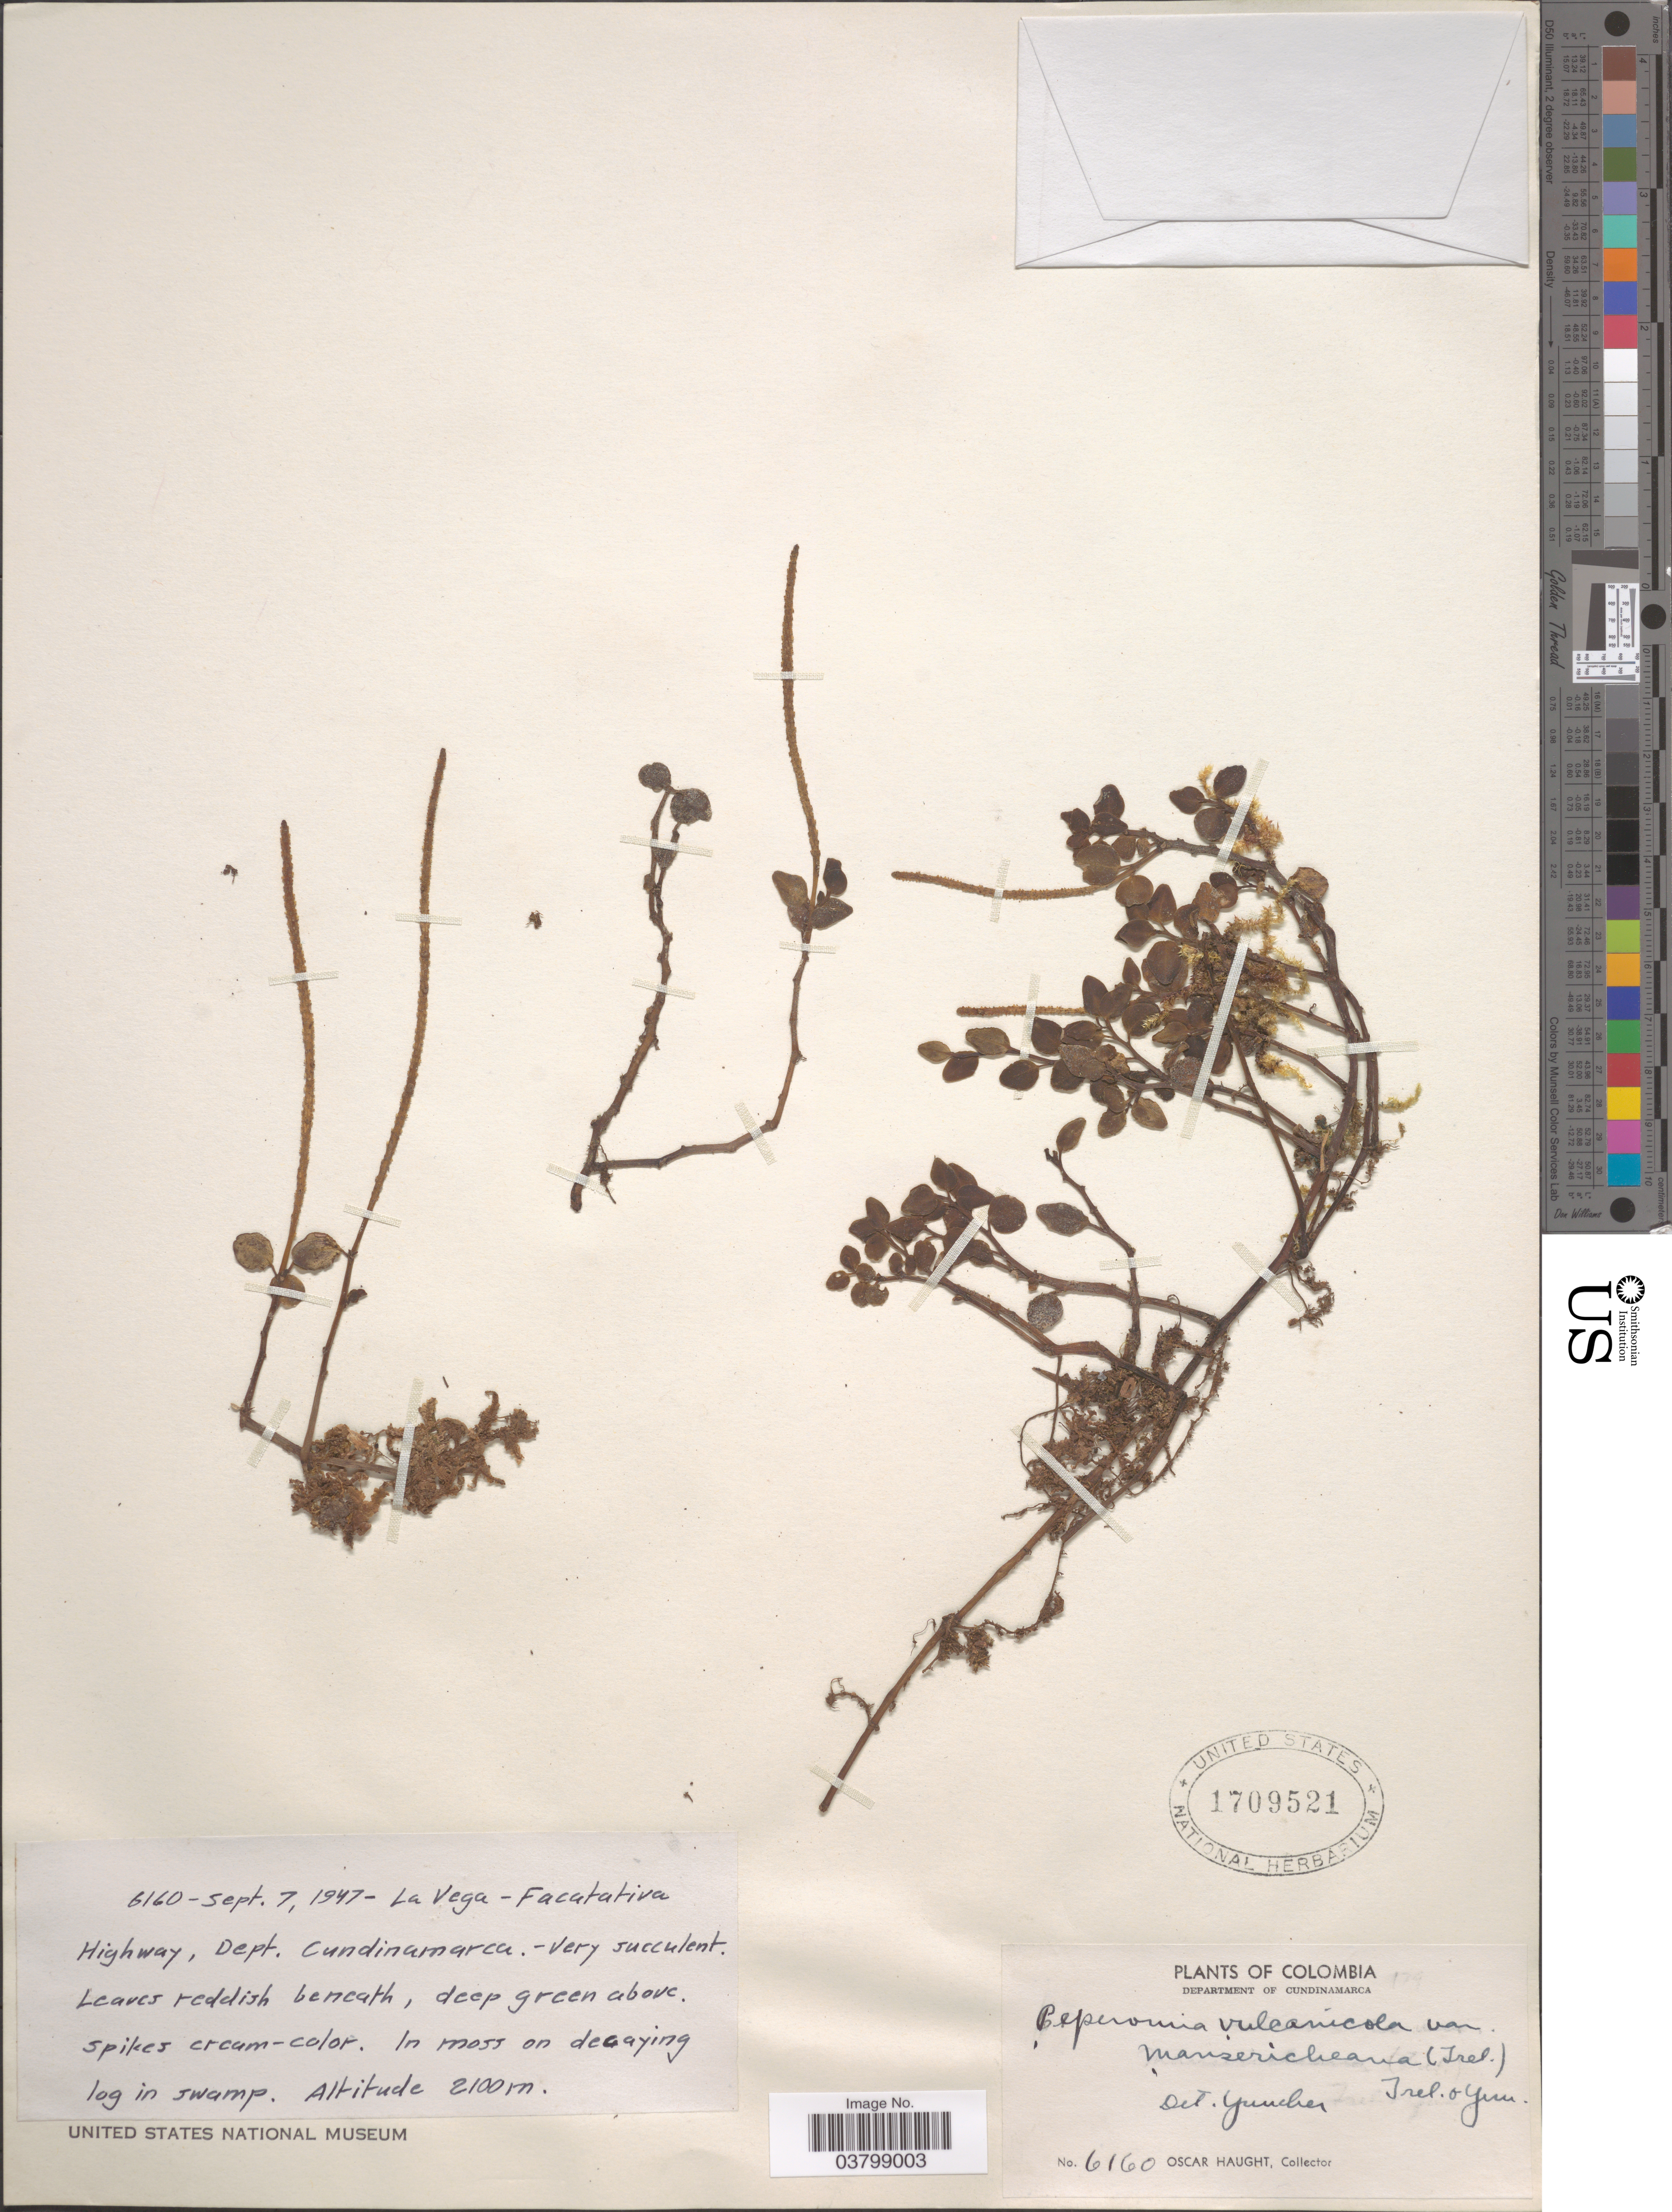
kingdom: Plantae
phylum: Tracheophyta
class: Magnoliopsida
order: Piperales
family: Piperaceae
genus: Peperomia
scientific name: Peperomia vulcanicola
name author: C. DC.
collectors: O. L. Haught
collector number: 6160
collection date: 1947-09-07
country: Colombia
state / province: Cundinamarca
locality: Department of Cundinamarca. La Vega - Facatativa Highway, Dept. Cundinamarca.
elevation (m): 2100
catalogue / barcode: US 1709521